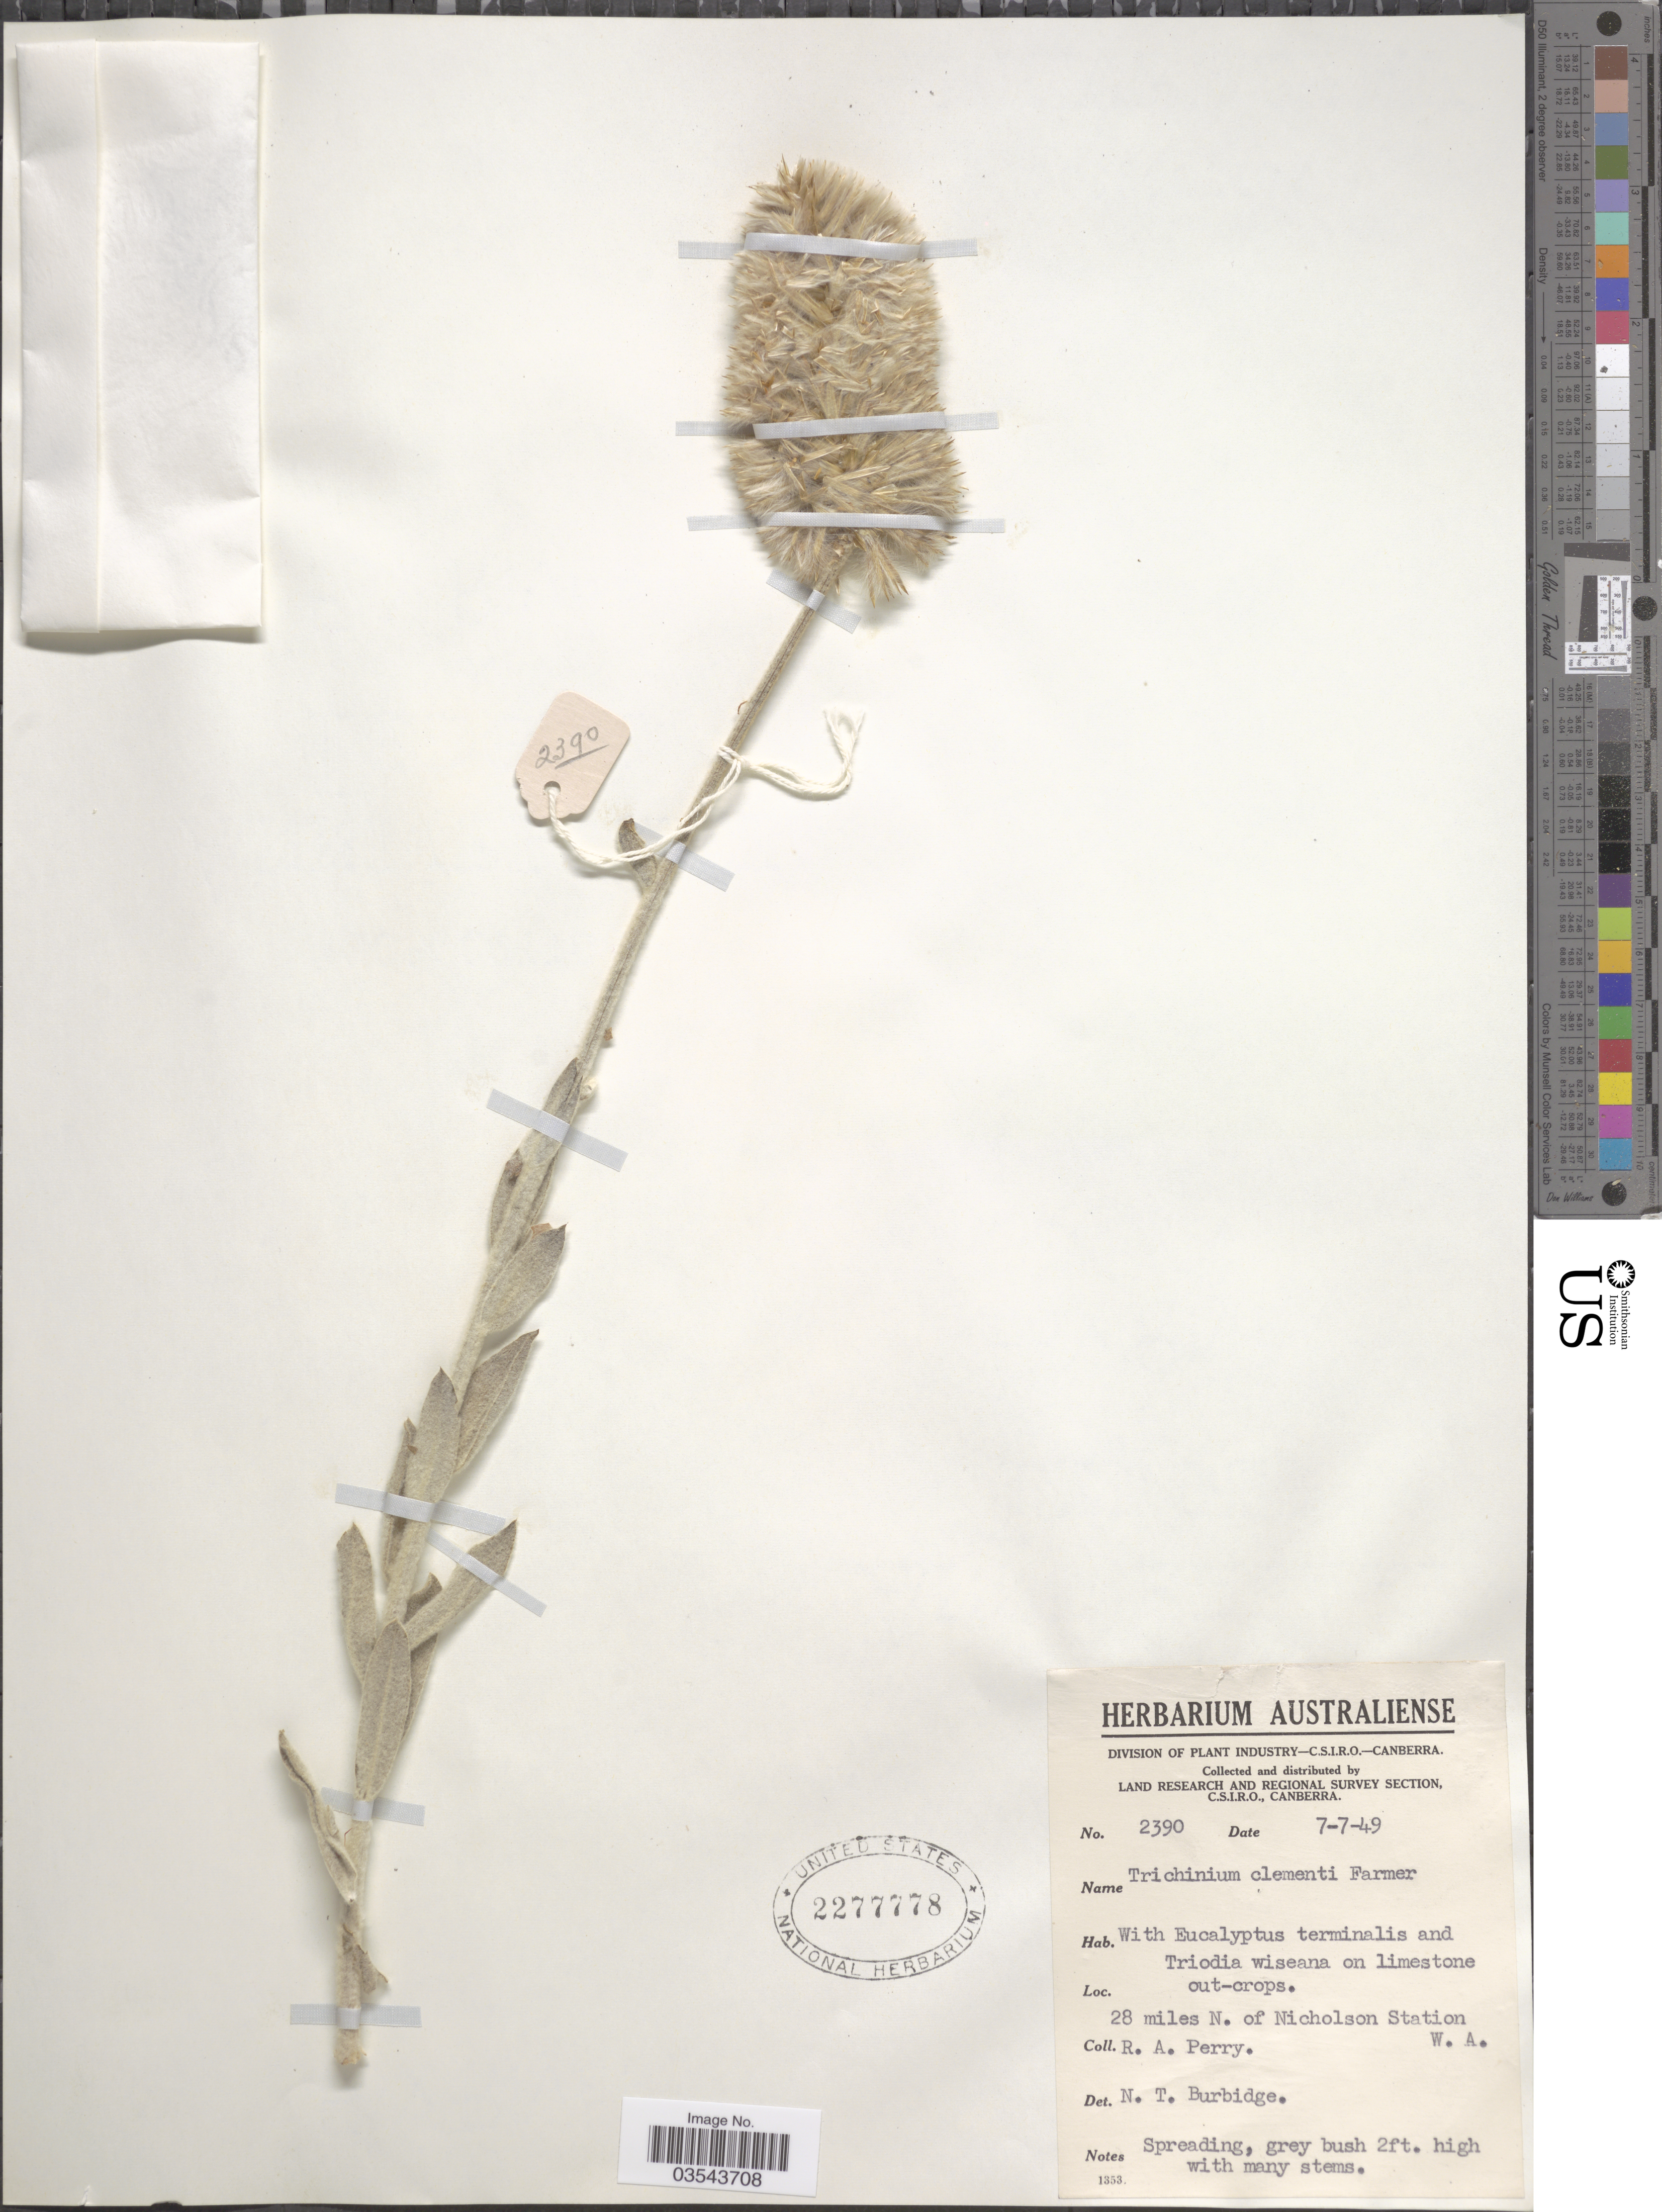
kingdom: Plantae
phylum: Tracheophyta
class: Magnoliopsida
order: Caryophyllales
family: Amaranthaceae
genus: Ptilotus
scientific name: Ptilotus clementii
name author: (Farmar) Benl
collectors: Perry, R. A.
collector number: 2390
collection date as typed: Transcribed d/m/y: 7/7/49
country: Australia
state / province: Western Australia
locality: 28 miles N. of Nicholson Station W.A.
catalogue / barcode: US 2277778